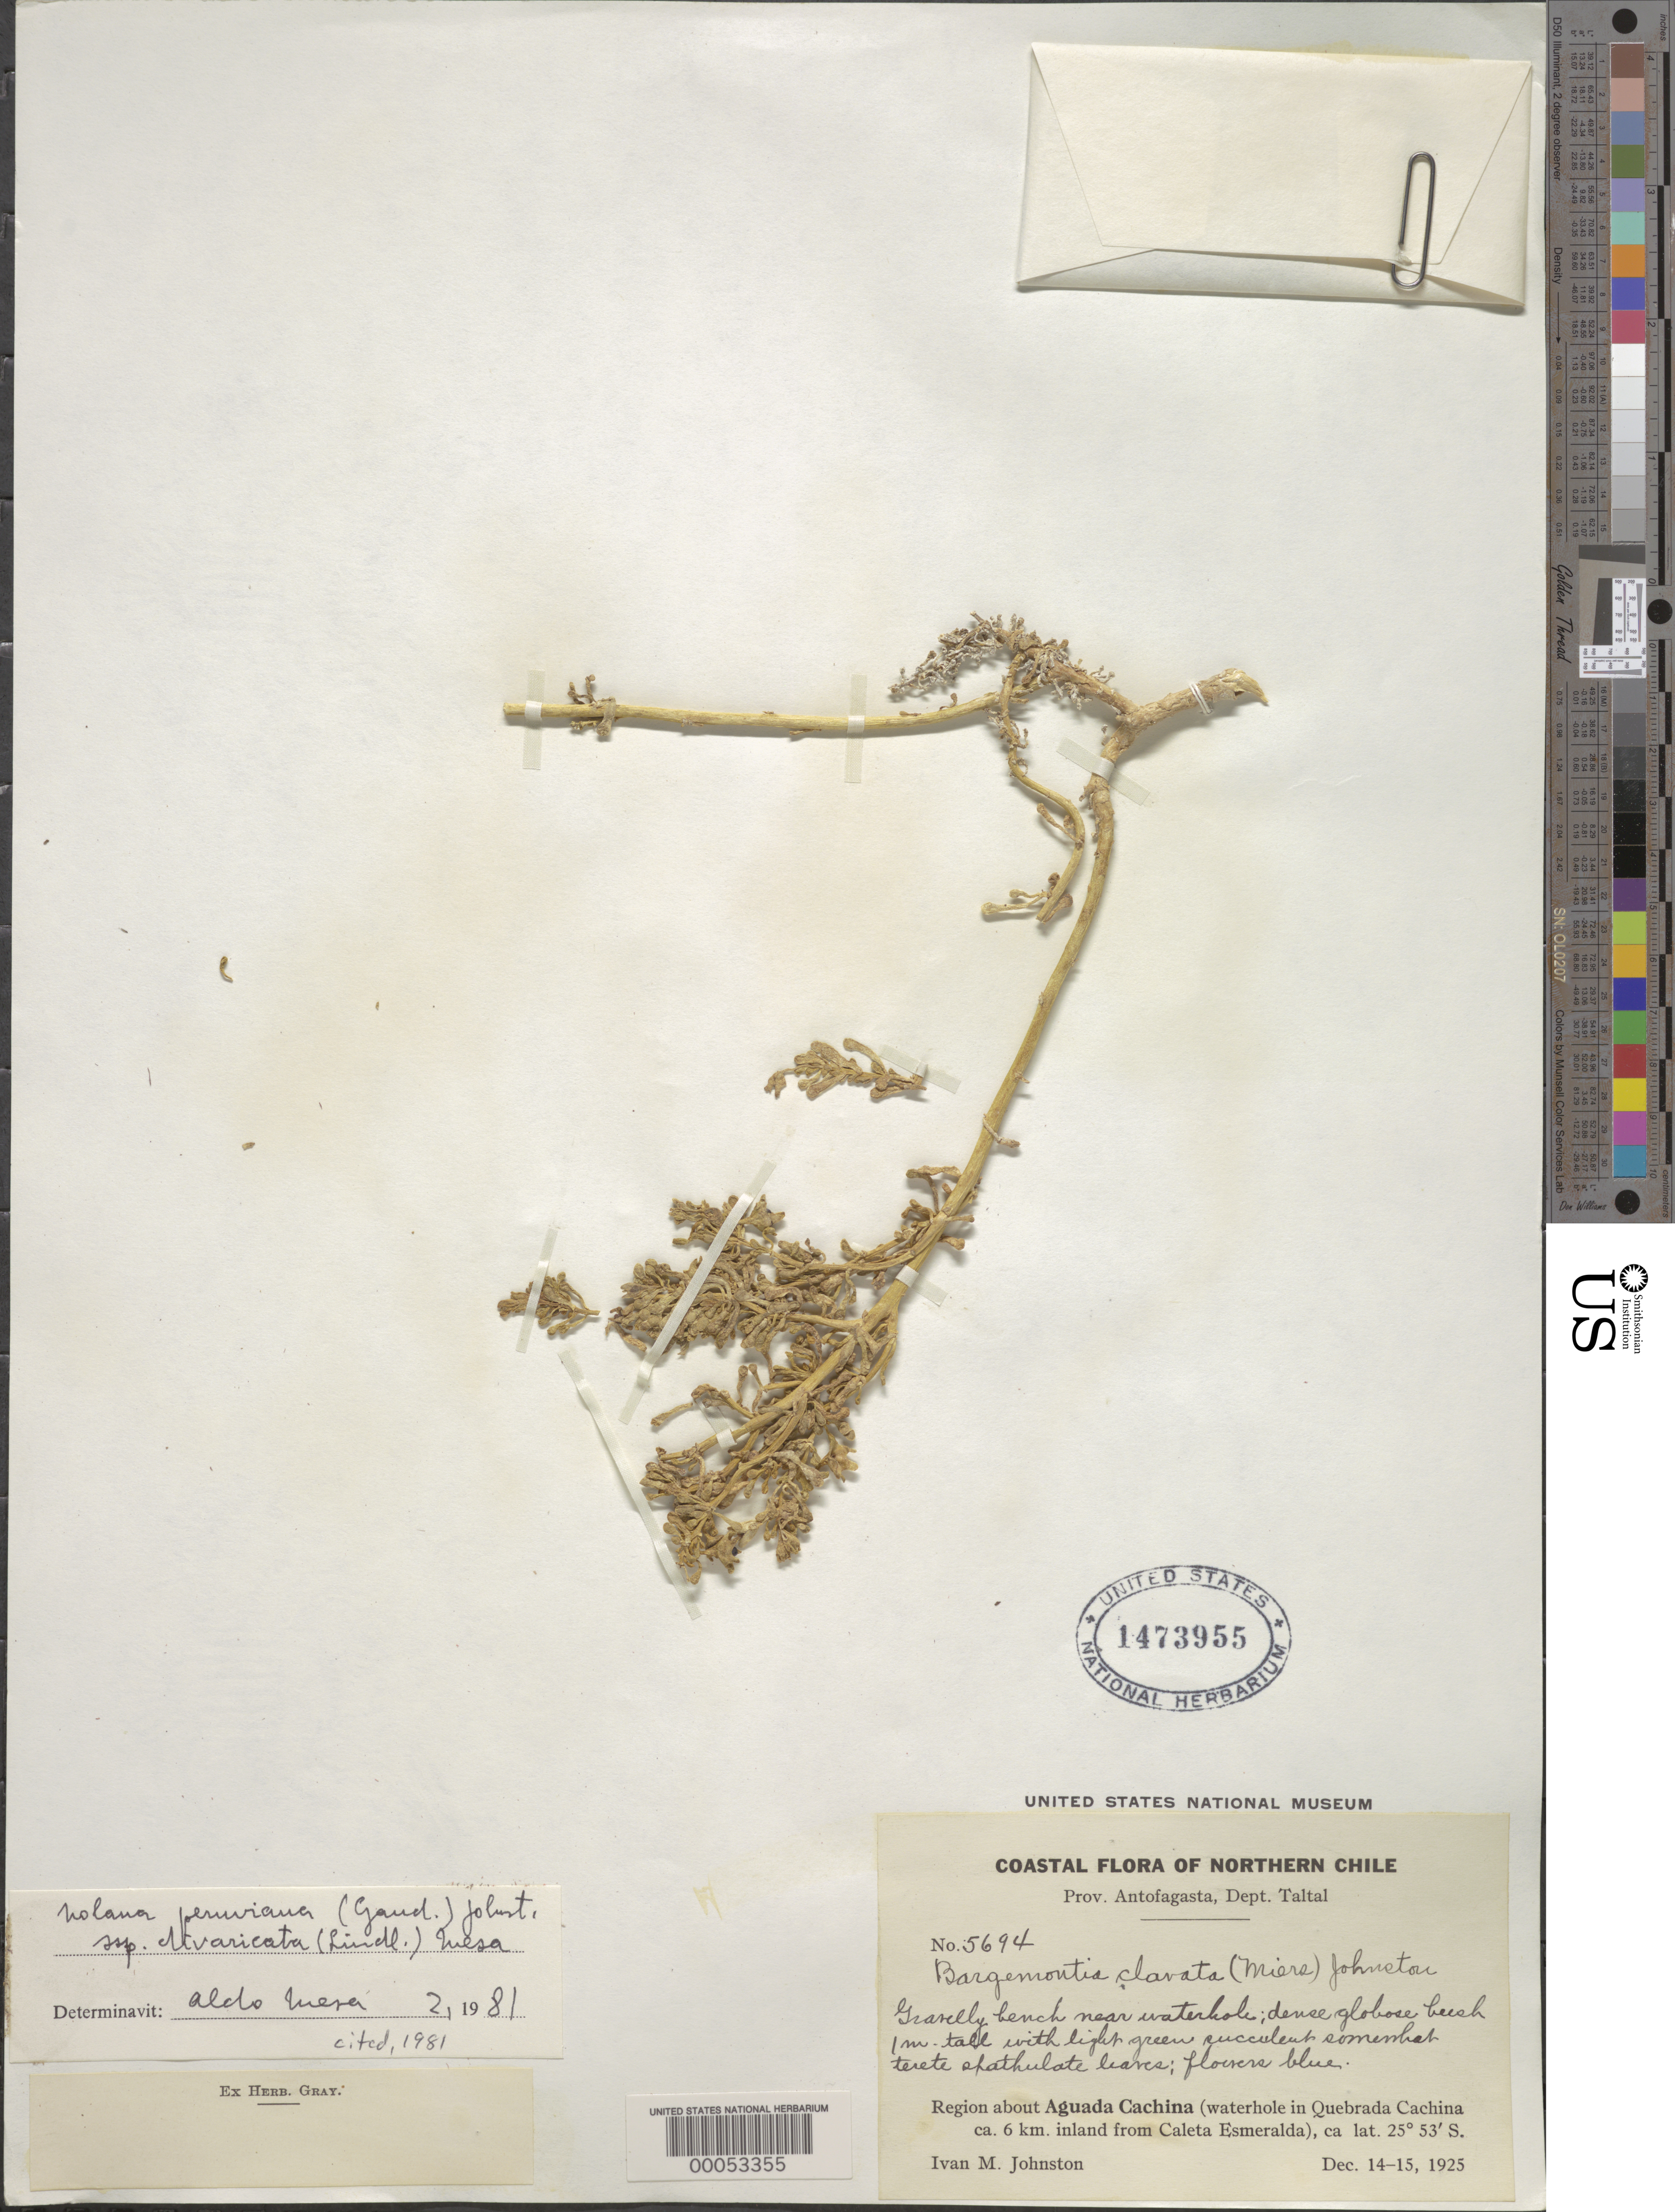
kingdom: Plantae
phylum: Tracheophyta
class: Magnoliopsida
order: Solanales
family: Solanaceae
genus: Nolana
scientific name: Nolana peruviana subsp. divaricata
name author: (Lindl.) Mesa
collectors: I.M. Johnston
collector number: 5694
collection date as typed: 14 Dec 1925 to 15 Dec 1925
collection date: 1925-12-14/1925-12-15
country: Chile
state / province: Antofagasta (II)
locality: Aguada cachina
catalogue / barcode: US 1473955